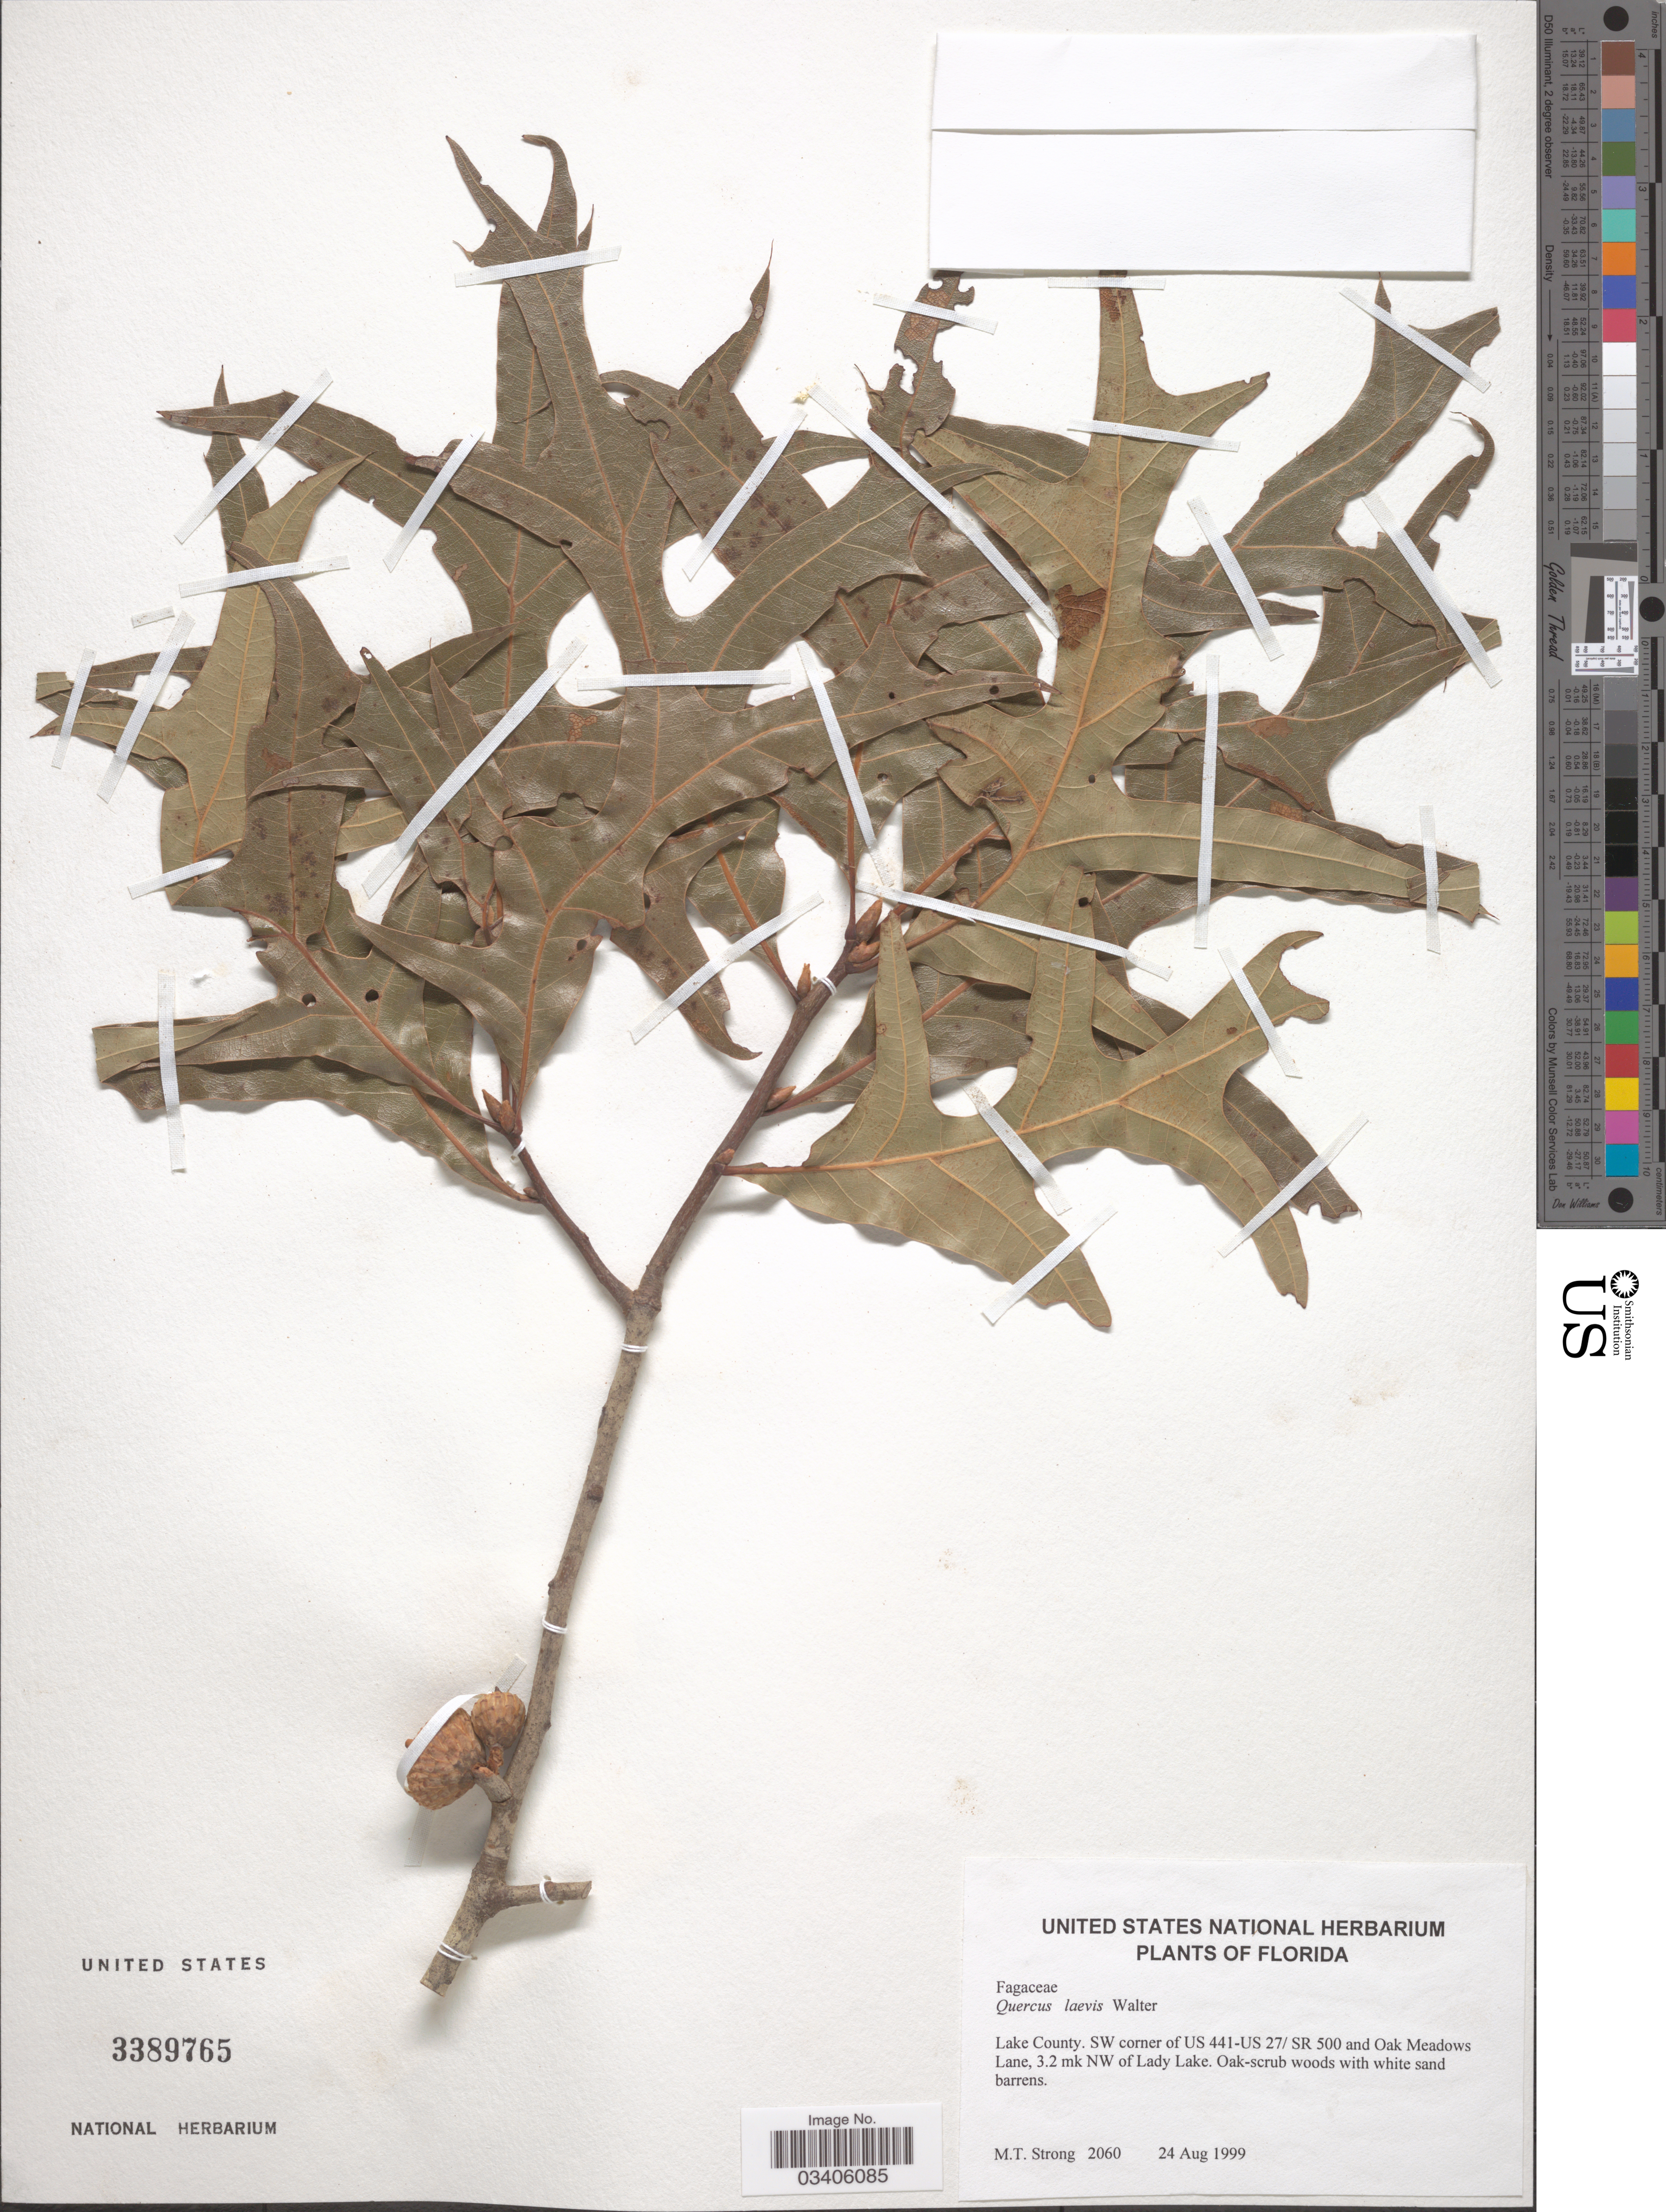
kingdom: Plantae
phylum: Tracheophyta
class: Magnoliopsida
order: Fagales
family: Fagaceae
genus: Quercus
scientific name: Quercus laevis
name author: Walter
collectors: M. T. Strong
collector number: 2060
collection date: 1999-08-24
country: United States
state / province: Florida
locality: Lake County. SW corner of US 441-US 27/ SR 500 and Oak Meadows Lane, 3.2 mk NW of Lady Lake.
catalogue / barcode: US 3389765